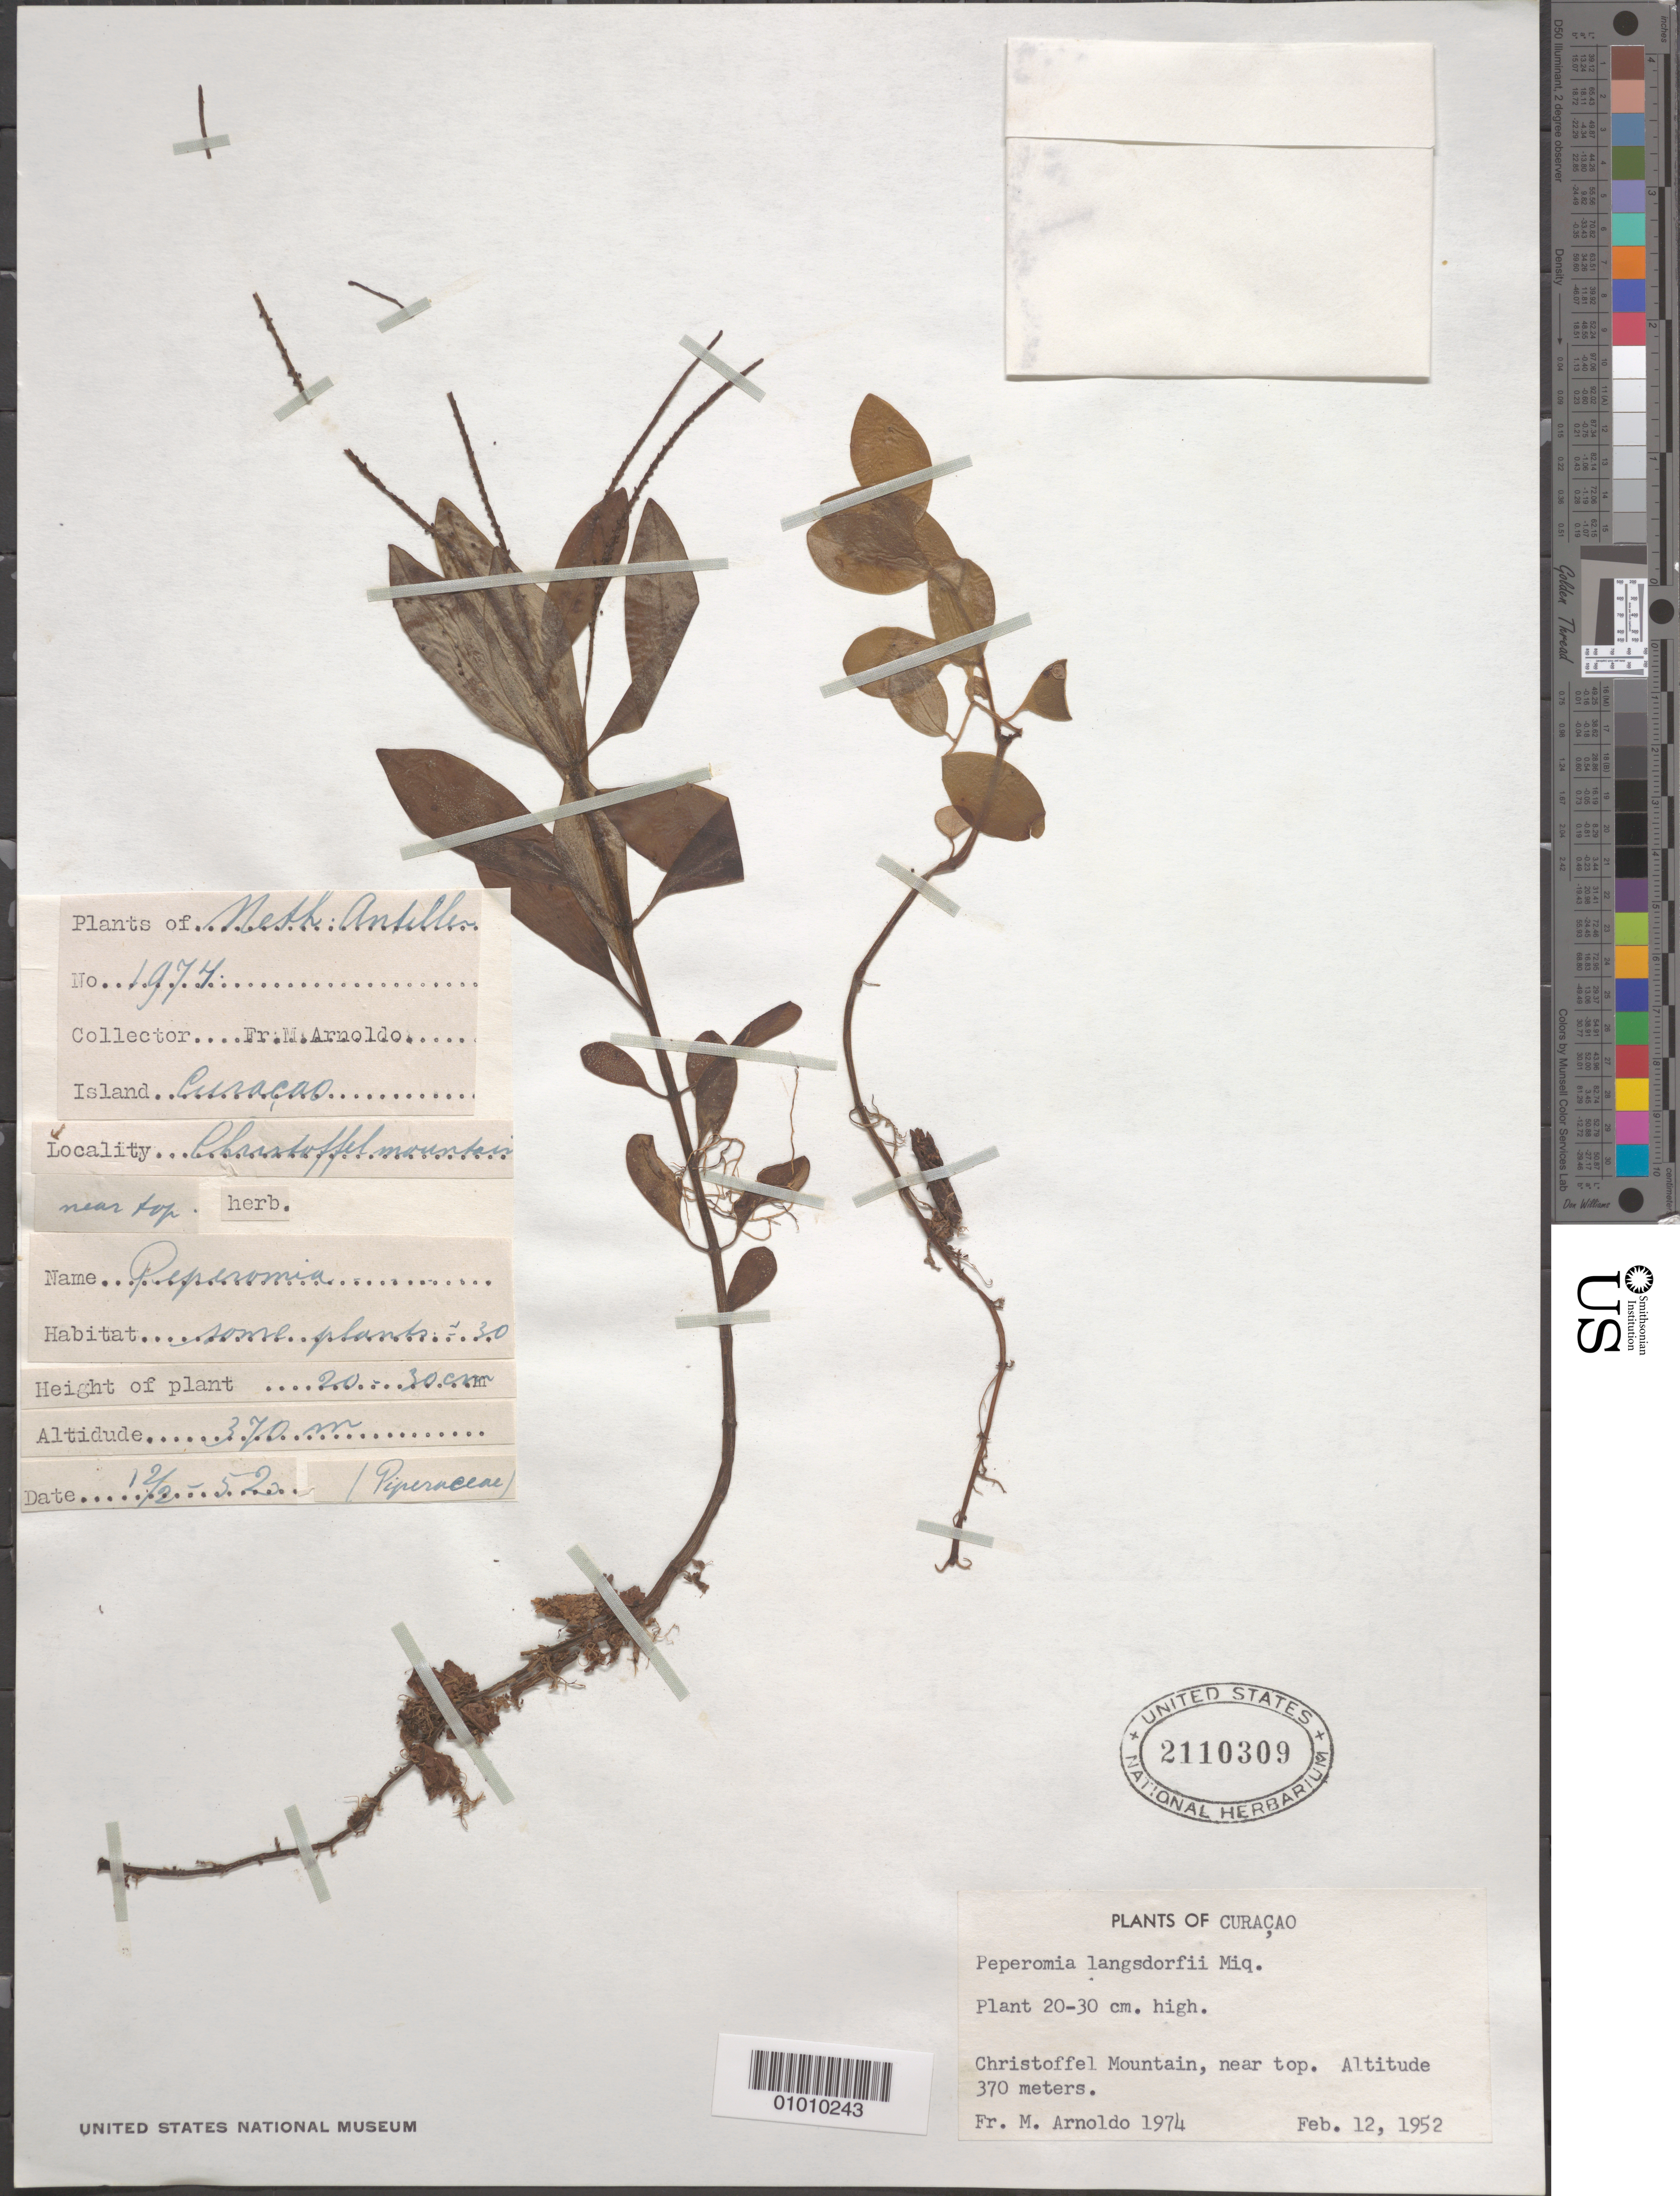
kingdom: Plantae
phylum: Tracheophyta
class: Magnoliopsida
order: Piperales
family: Piperaceae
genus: Peperomia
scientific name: Peperomia langsdorffii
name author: Miq.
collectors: N. Arnoldo-Broeders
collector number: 1974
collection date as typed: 12 Feb 1952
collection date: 1952-02-12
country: Curaçao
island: Curaçao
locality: Christoffel Mountains, near top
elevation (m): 370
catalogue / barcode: US 2110309